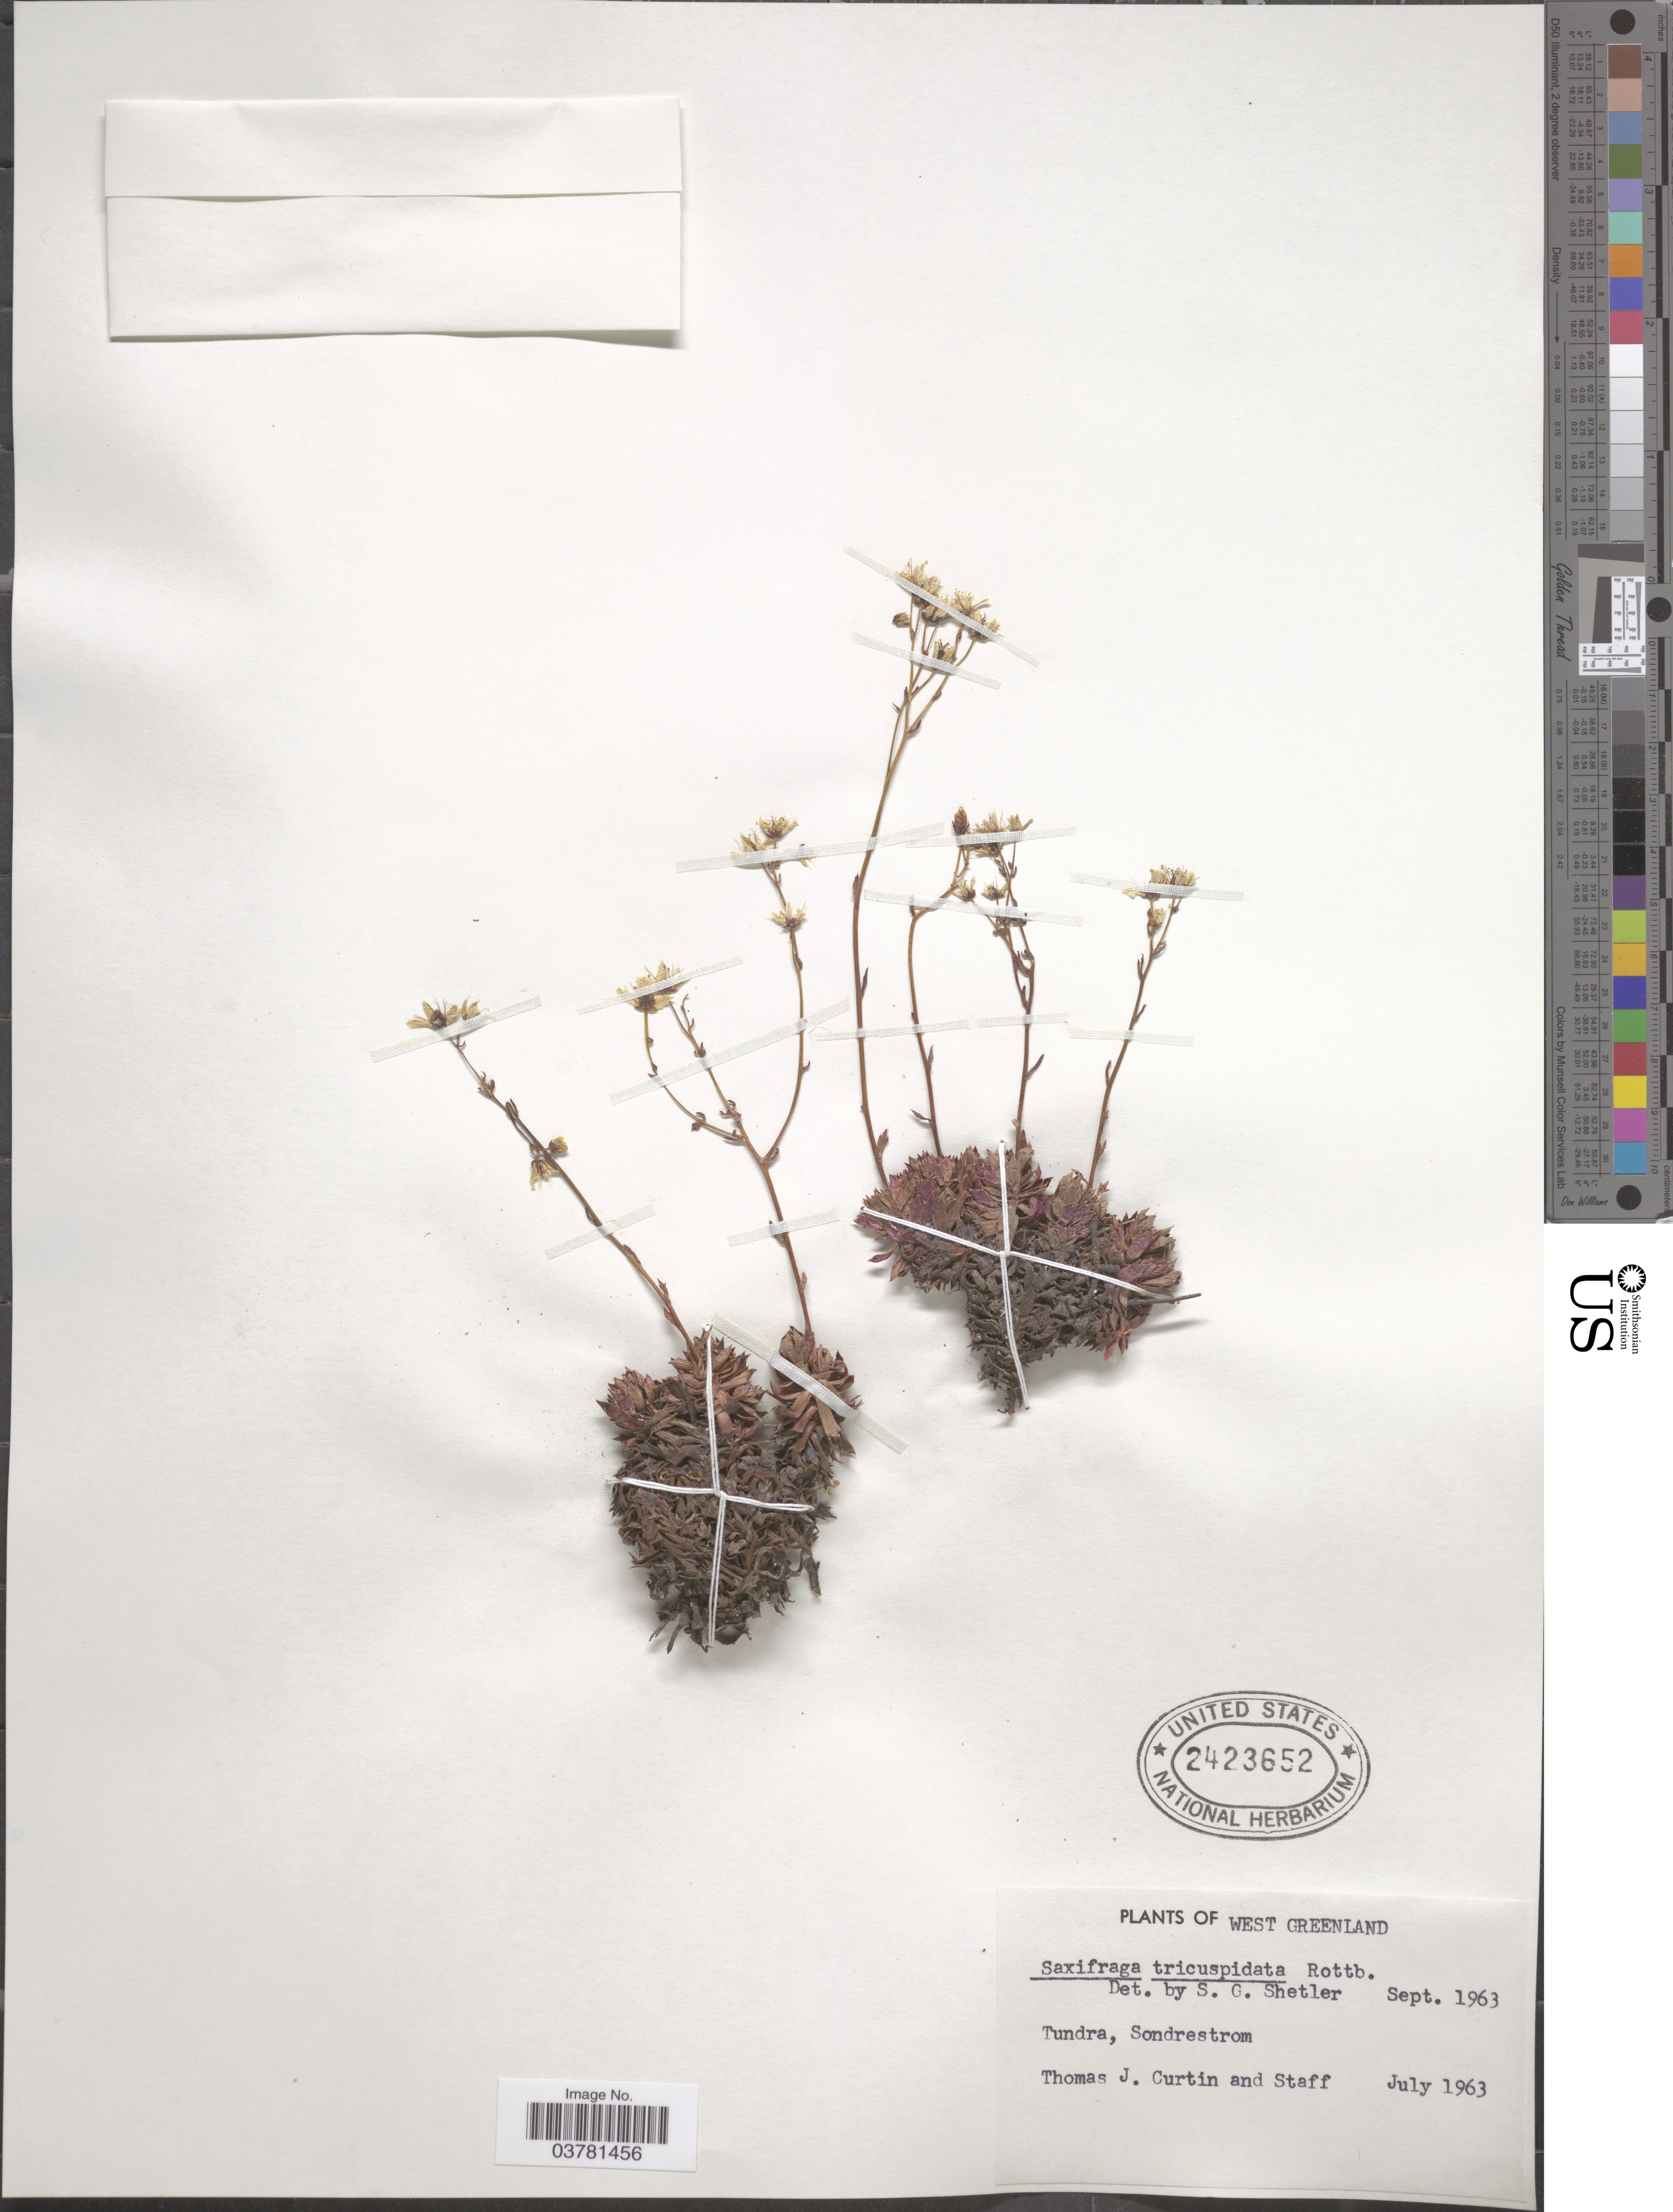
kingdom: Plantae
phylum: Tracheophyta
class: Magnoliopsida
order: Saxifragales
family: Saxifragaceae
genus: Saxifraga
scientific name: Saxifraga tricuspidata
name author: Rottb.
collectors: T. Curtin & Staff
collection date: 1963-07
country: Greenland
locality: West Greenland. Tundra, Sondrestorm.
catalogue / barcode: US 2423652